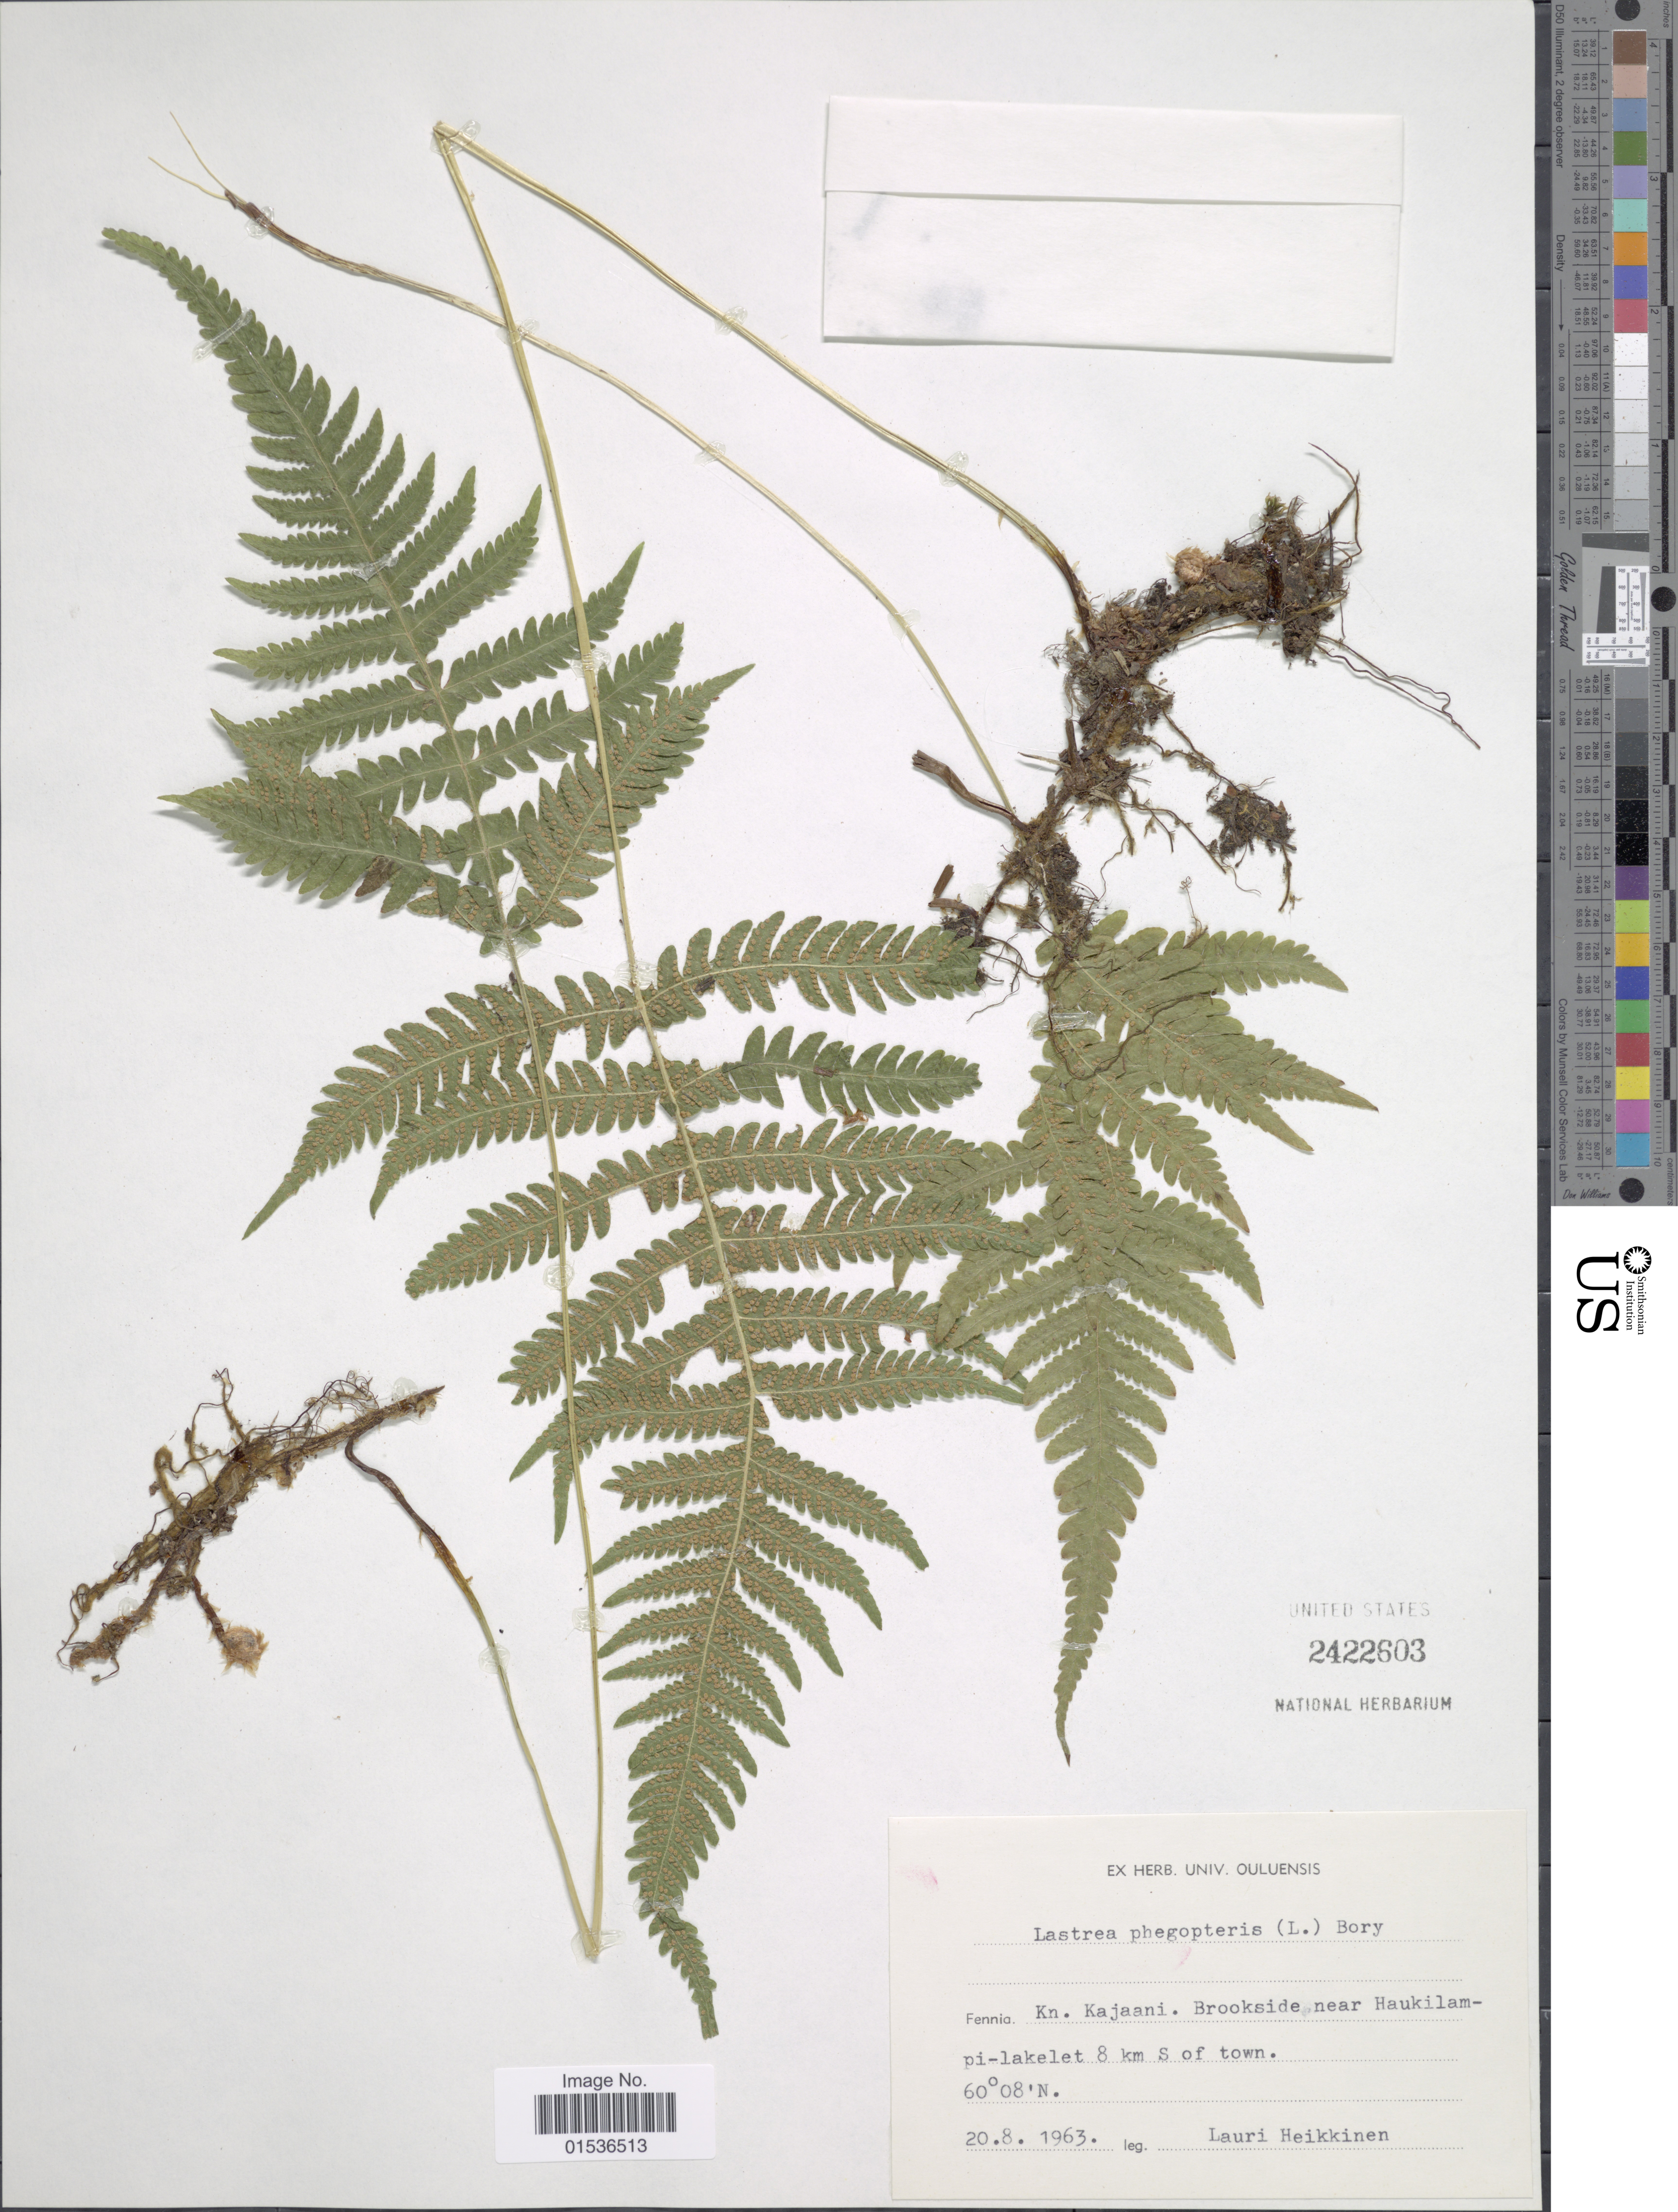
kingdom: Plantae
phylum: Tracheophyta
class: Polypodiopsida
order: Polypodiales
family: Thelypteridaceae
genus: Phegopteris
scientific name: Phegopteris connectilis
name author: (Michx.) Watt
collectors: L. Heikkinen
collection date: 1963-08-20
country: Finland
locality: Fennia, Kn. Kajaani. Brookside near Haukilampi-lakelet 8 km S of town.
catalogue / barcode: US 2422603